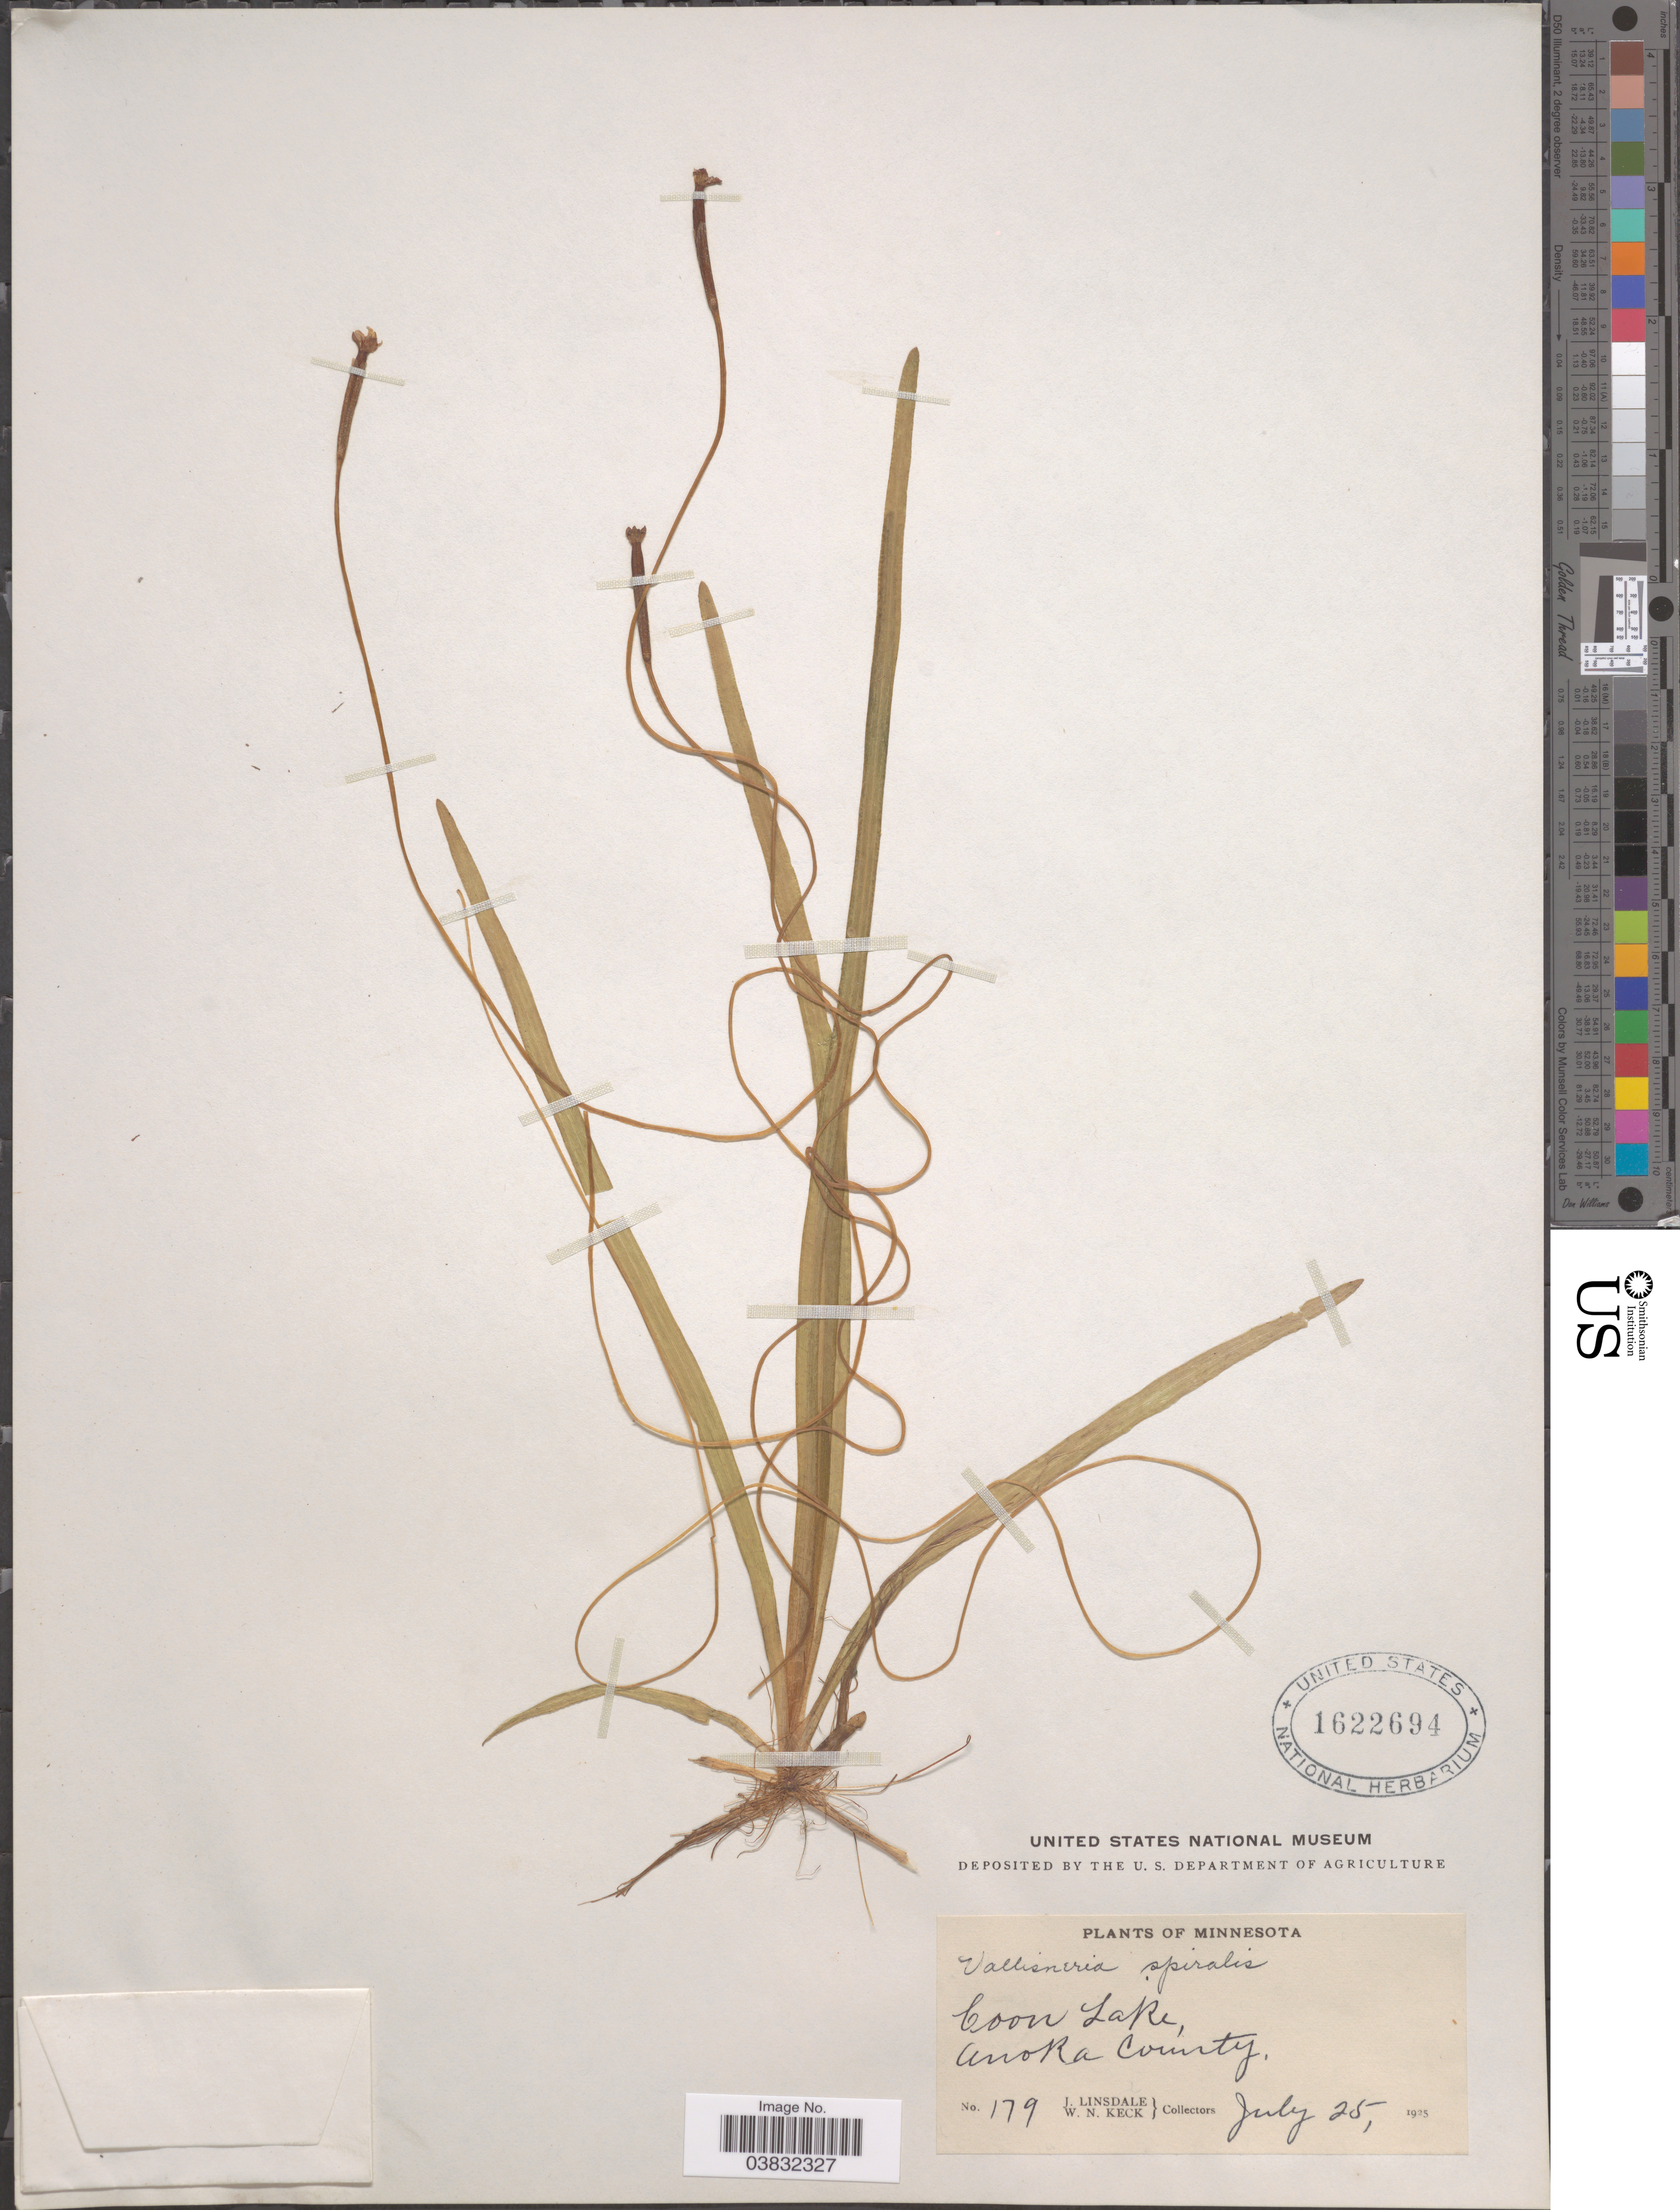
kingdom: Plantae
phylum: Tracheophyta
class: Liliopsida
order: Alismatales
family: Hydrocharitaceae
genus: Vallisneria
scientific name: Vallisneria americana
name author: Michx.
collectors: J. Linsdale & W. Keck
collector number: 179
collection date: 1925-07-25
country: United States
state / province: Minnesota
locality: Coon Lake, Anoka County.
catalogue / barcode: US 1622694